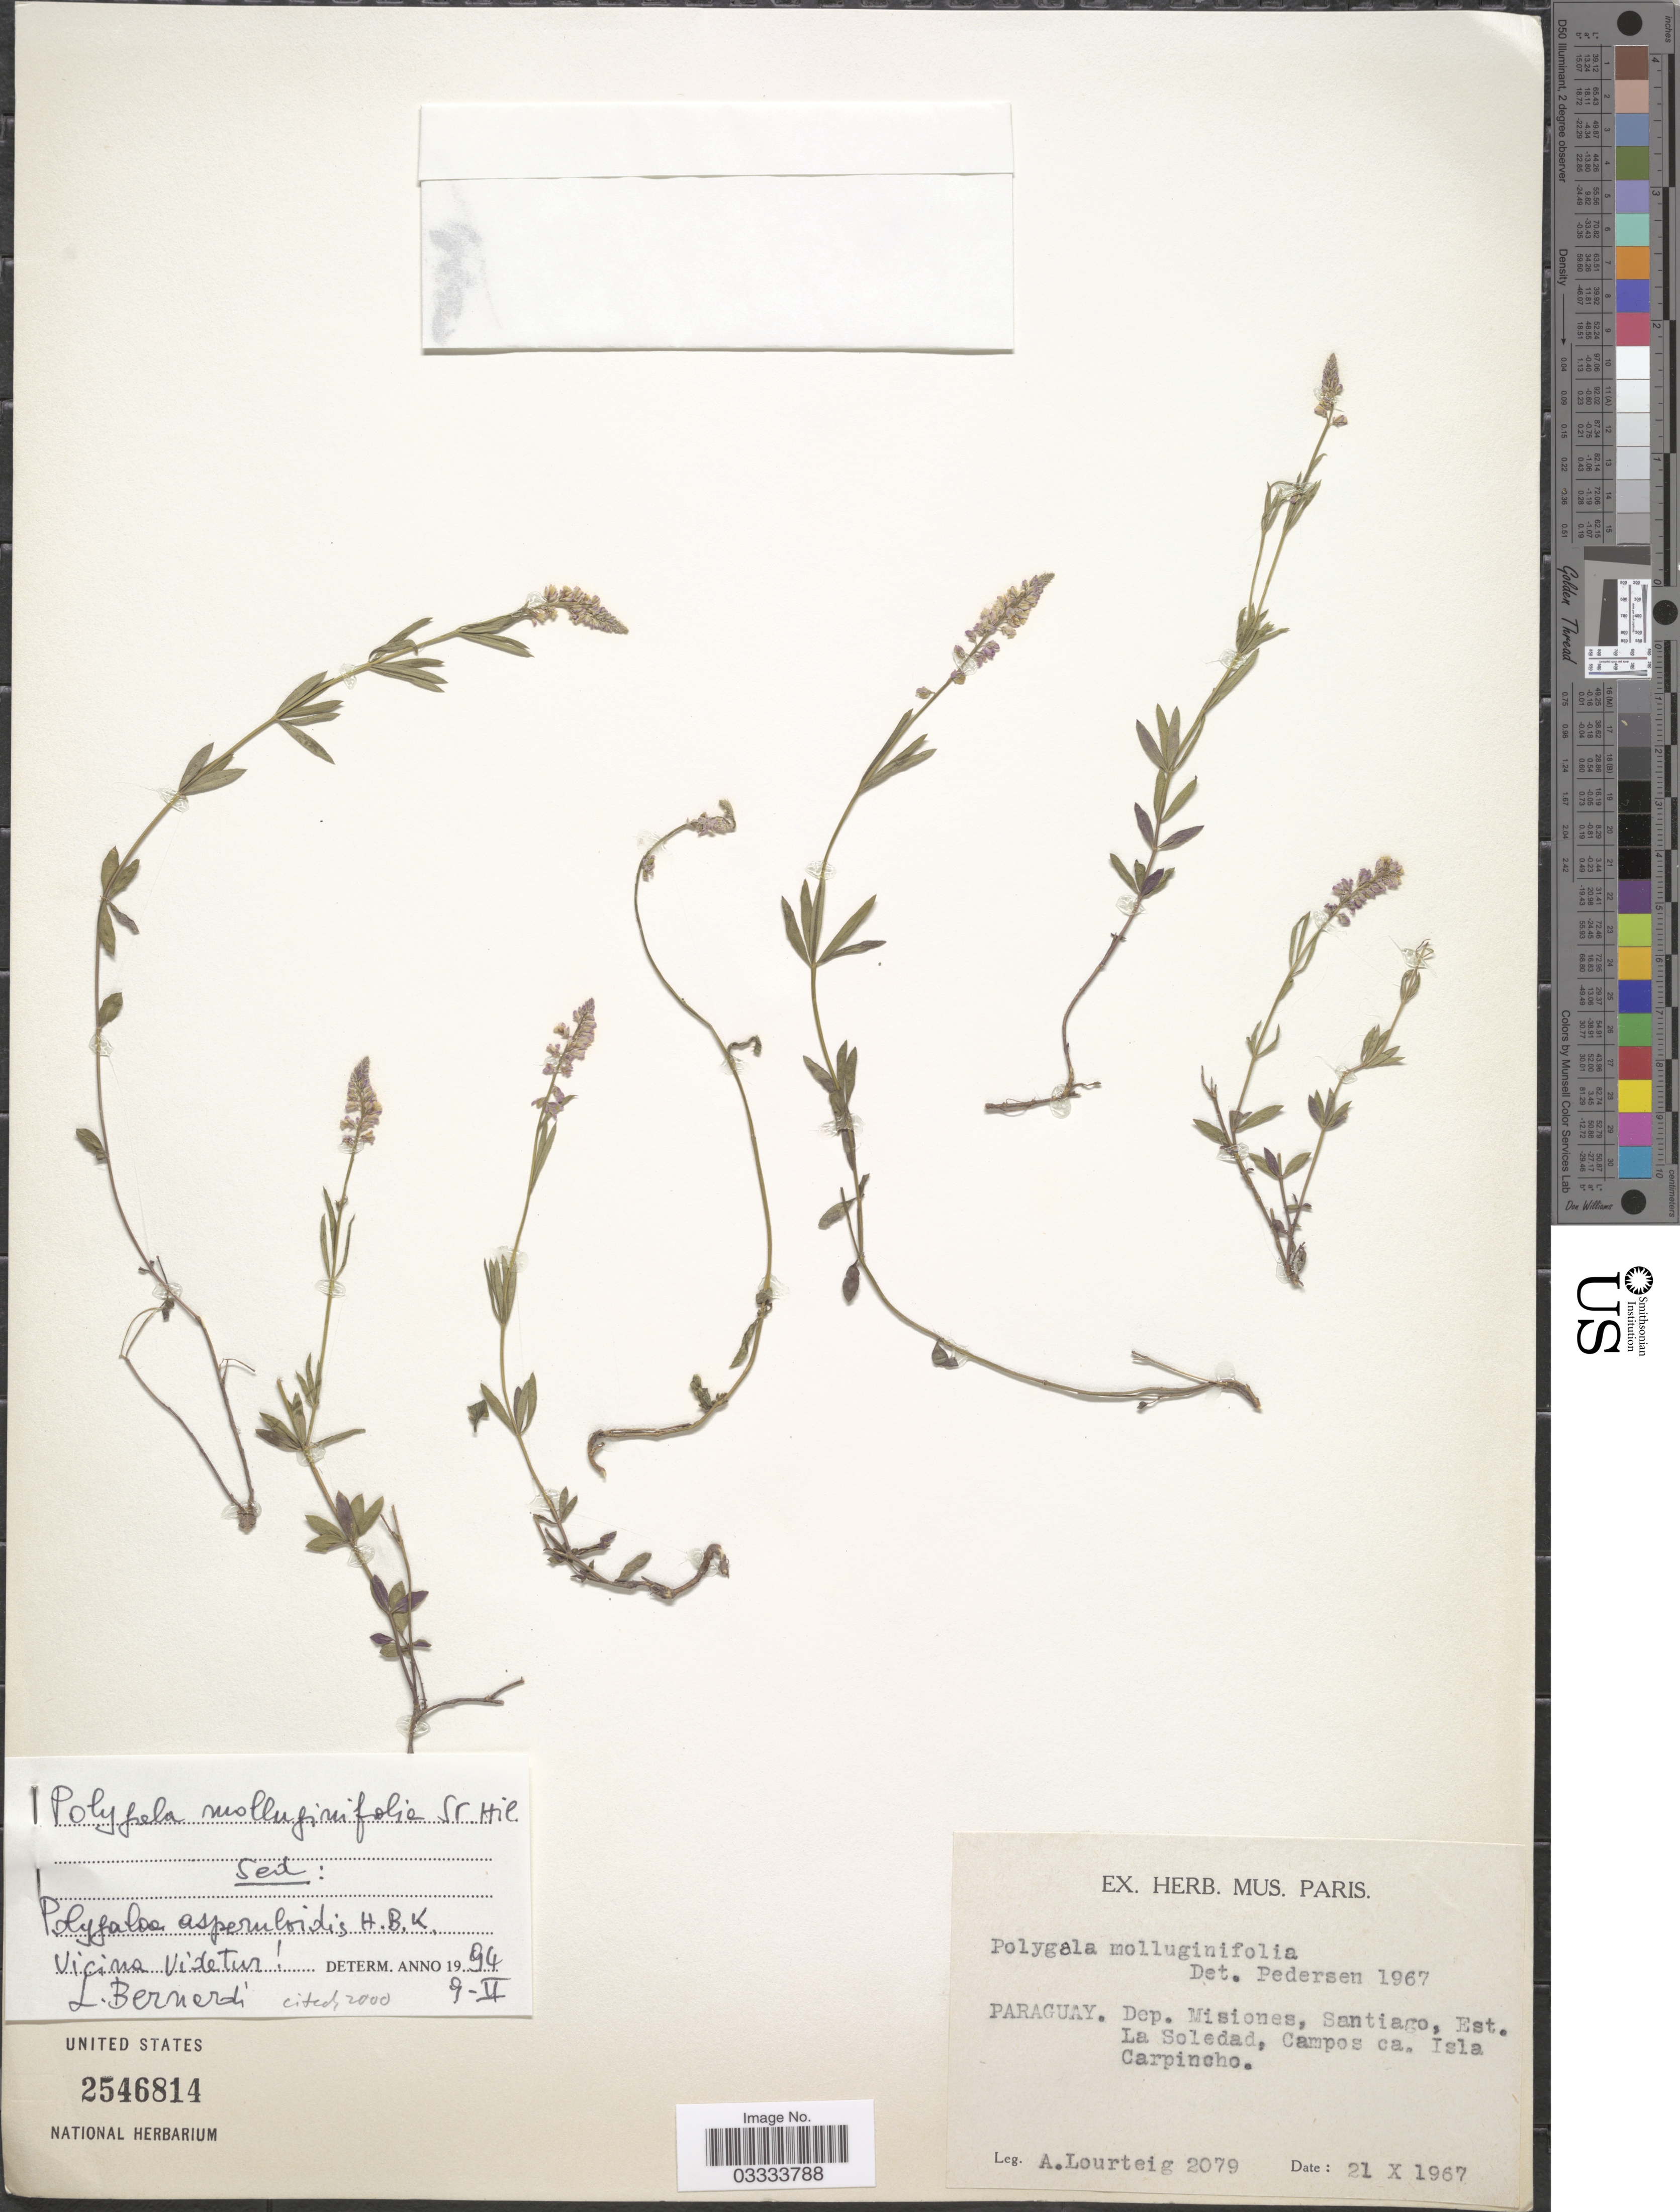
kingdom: Plantae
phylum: Tracheophyta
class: Magnoliopsida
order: Fabales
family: Polygalaceae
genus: Polygala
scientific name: Polygala molluginifolia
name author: A. St.-Hil. & Moq.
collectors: A. Lourteig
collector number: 2079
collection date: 1967-10-21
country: Paraguay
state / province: Misiones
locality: Dep. Misiones, Santiago, Est. La Soledad, Campos ca. Isla Carpincho.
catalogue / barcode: US 2546814